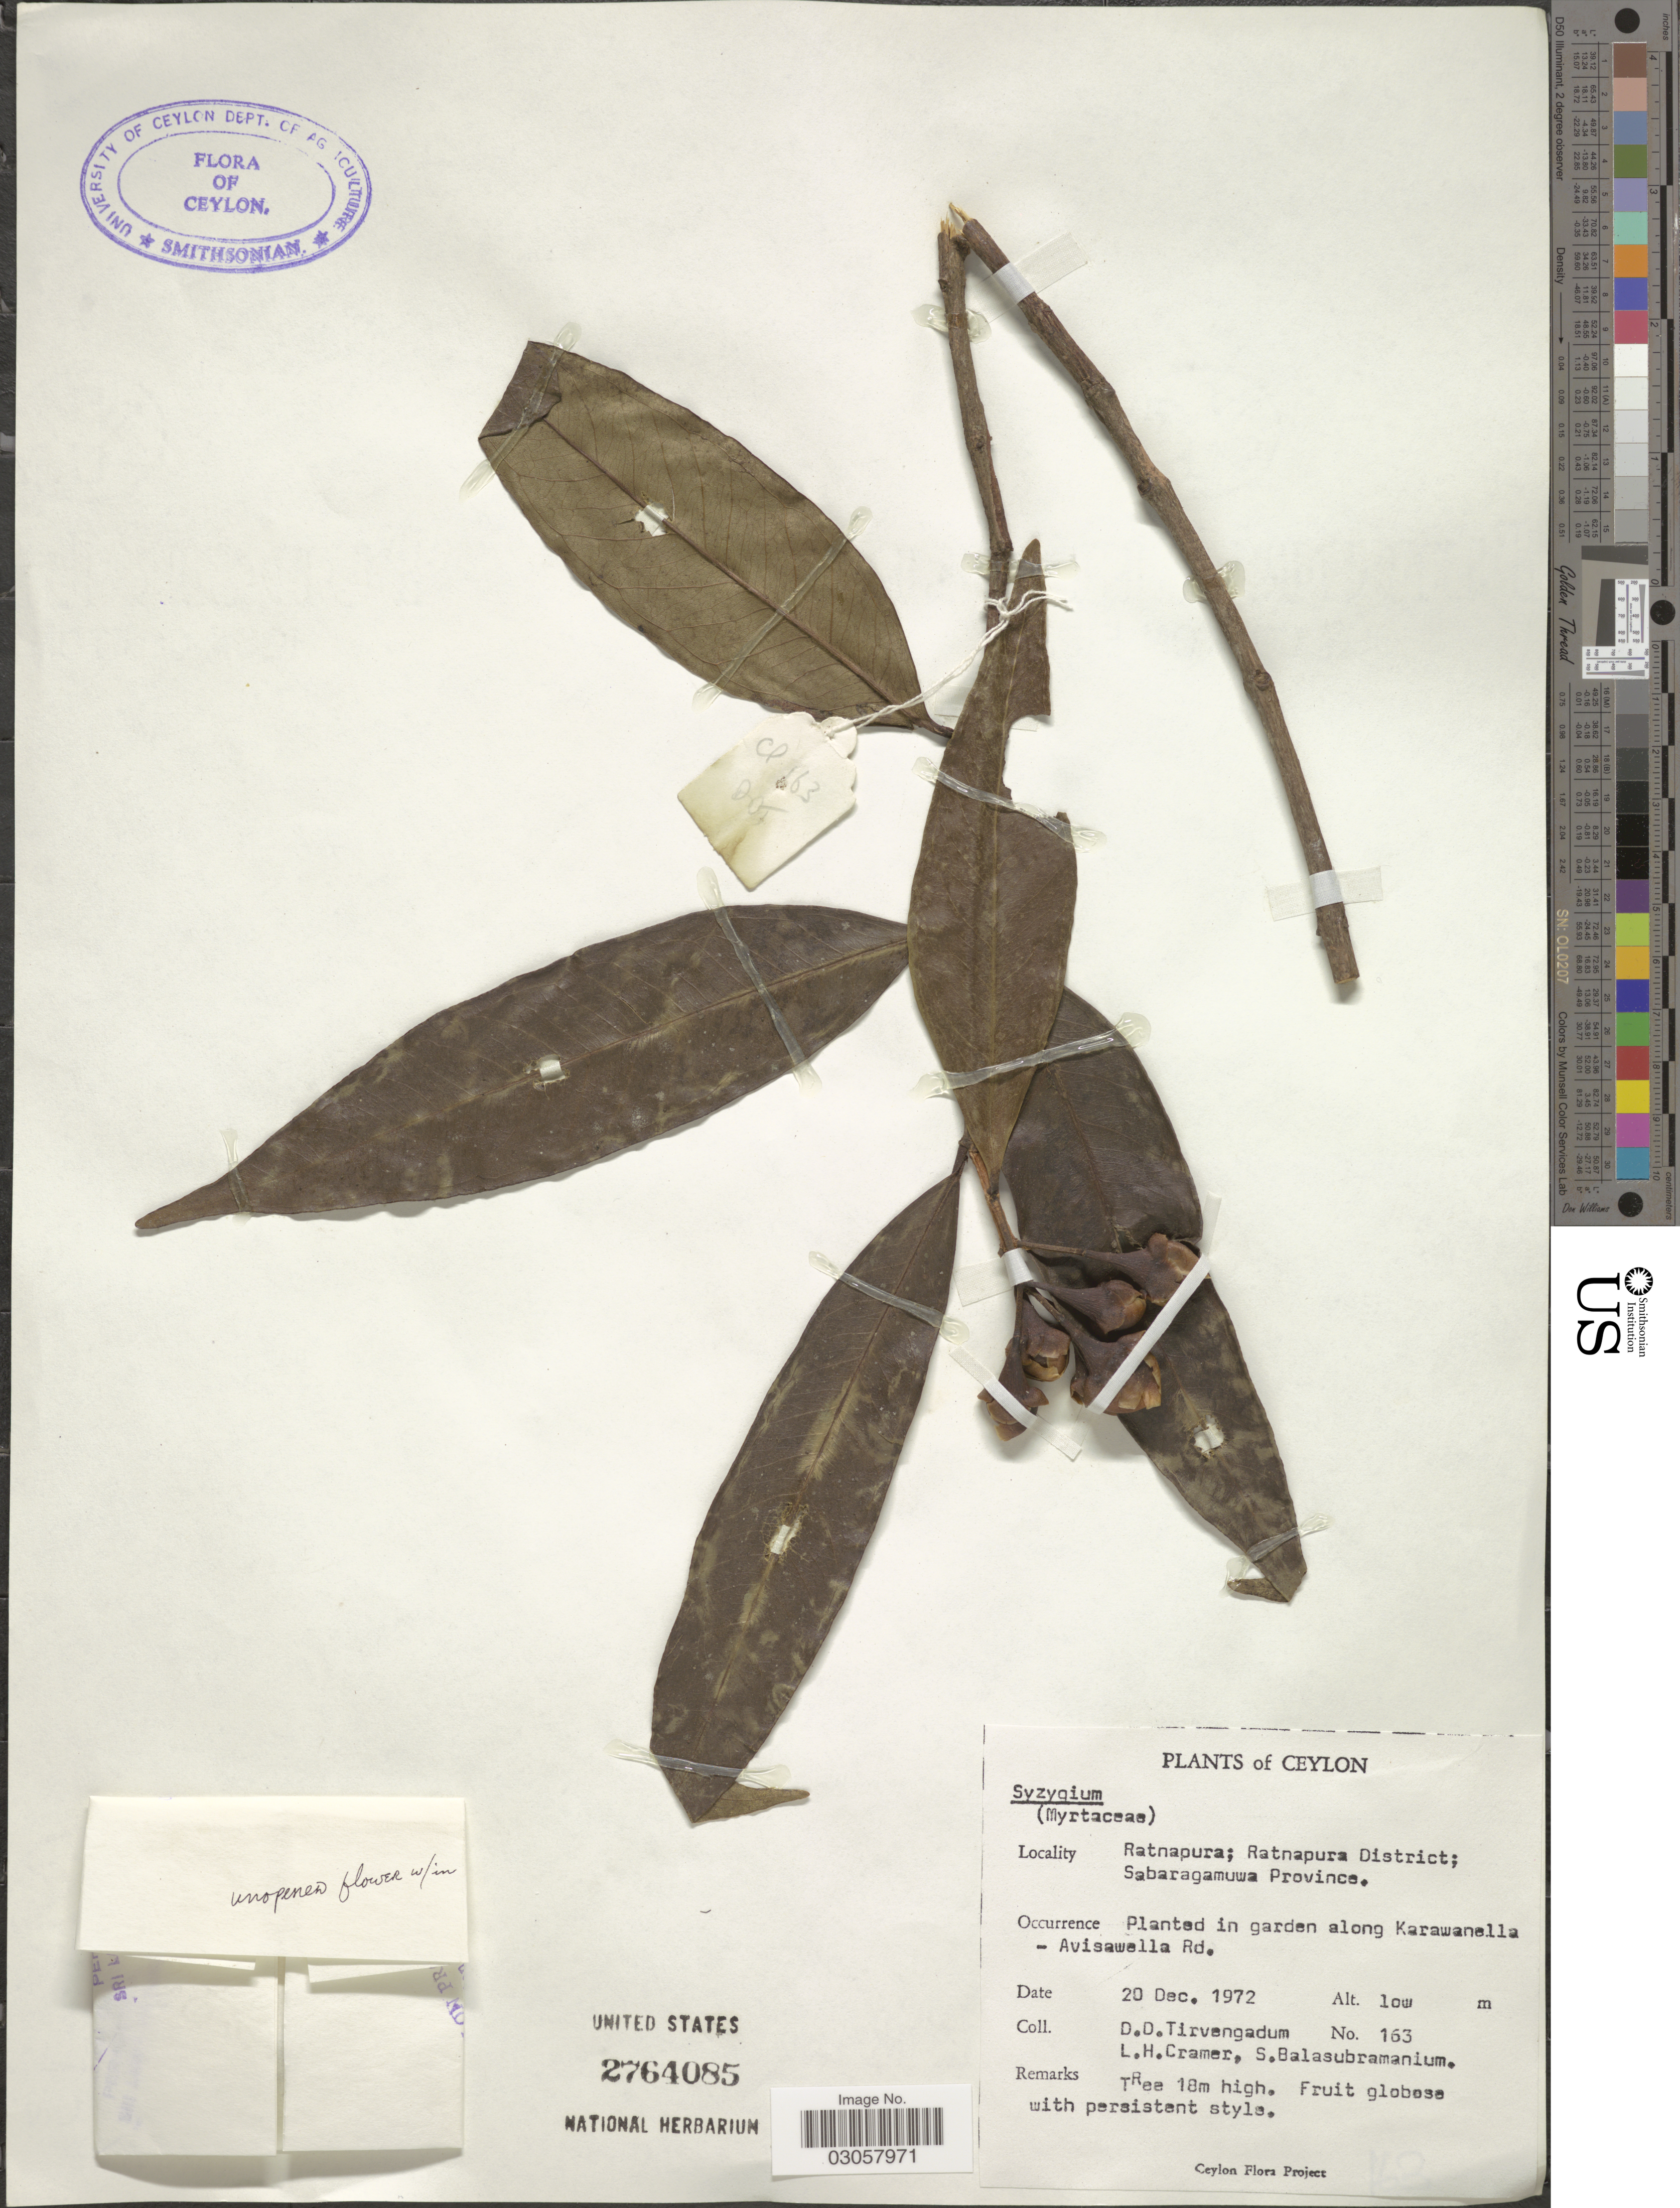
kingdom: Plantae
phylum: Tracheophyta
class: Magnoliopsida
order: Myrtales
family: Myrtaceae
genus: Syzygium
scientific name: Syzygium jambos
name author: (L.) Alston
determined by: Strong, Mark T., (BOT), Smithsonian Institution - National Museum of Natural History (UNITED STATES)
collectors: D. Tirvengadum, L. H. Cramer & S. Balasubramanium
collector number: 163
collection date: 1972-12-20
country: Sri Lanka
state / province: Sabaragamuwa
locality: Ceylon. Ratnapura; Ratnapura District. Planted in garden along Karawanella-Avisawella Rd.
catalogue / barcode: US 2764085